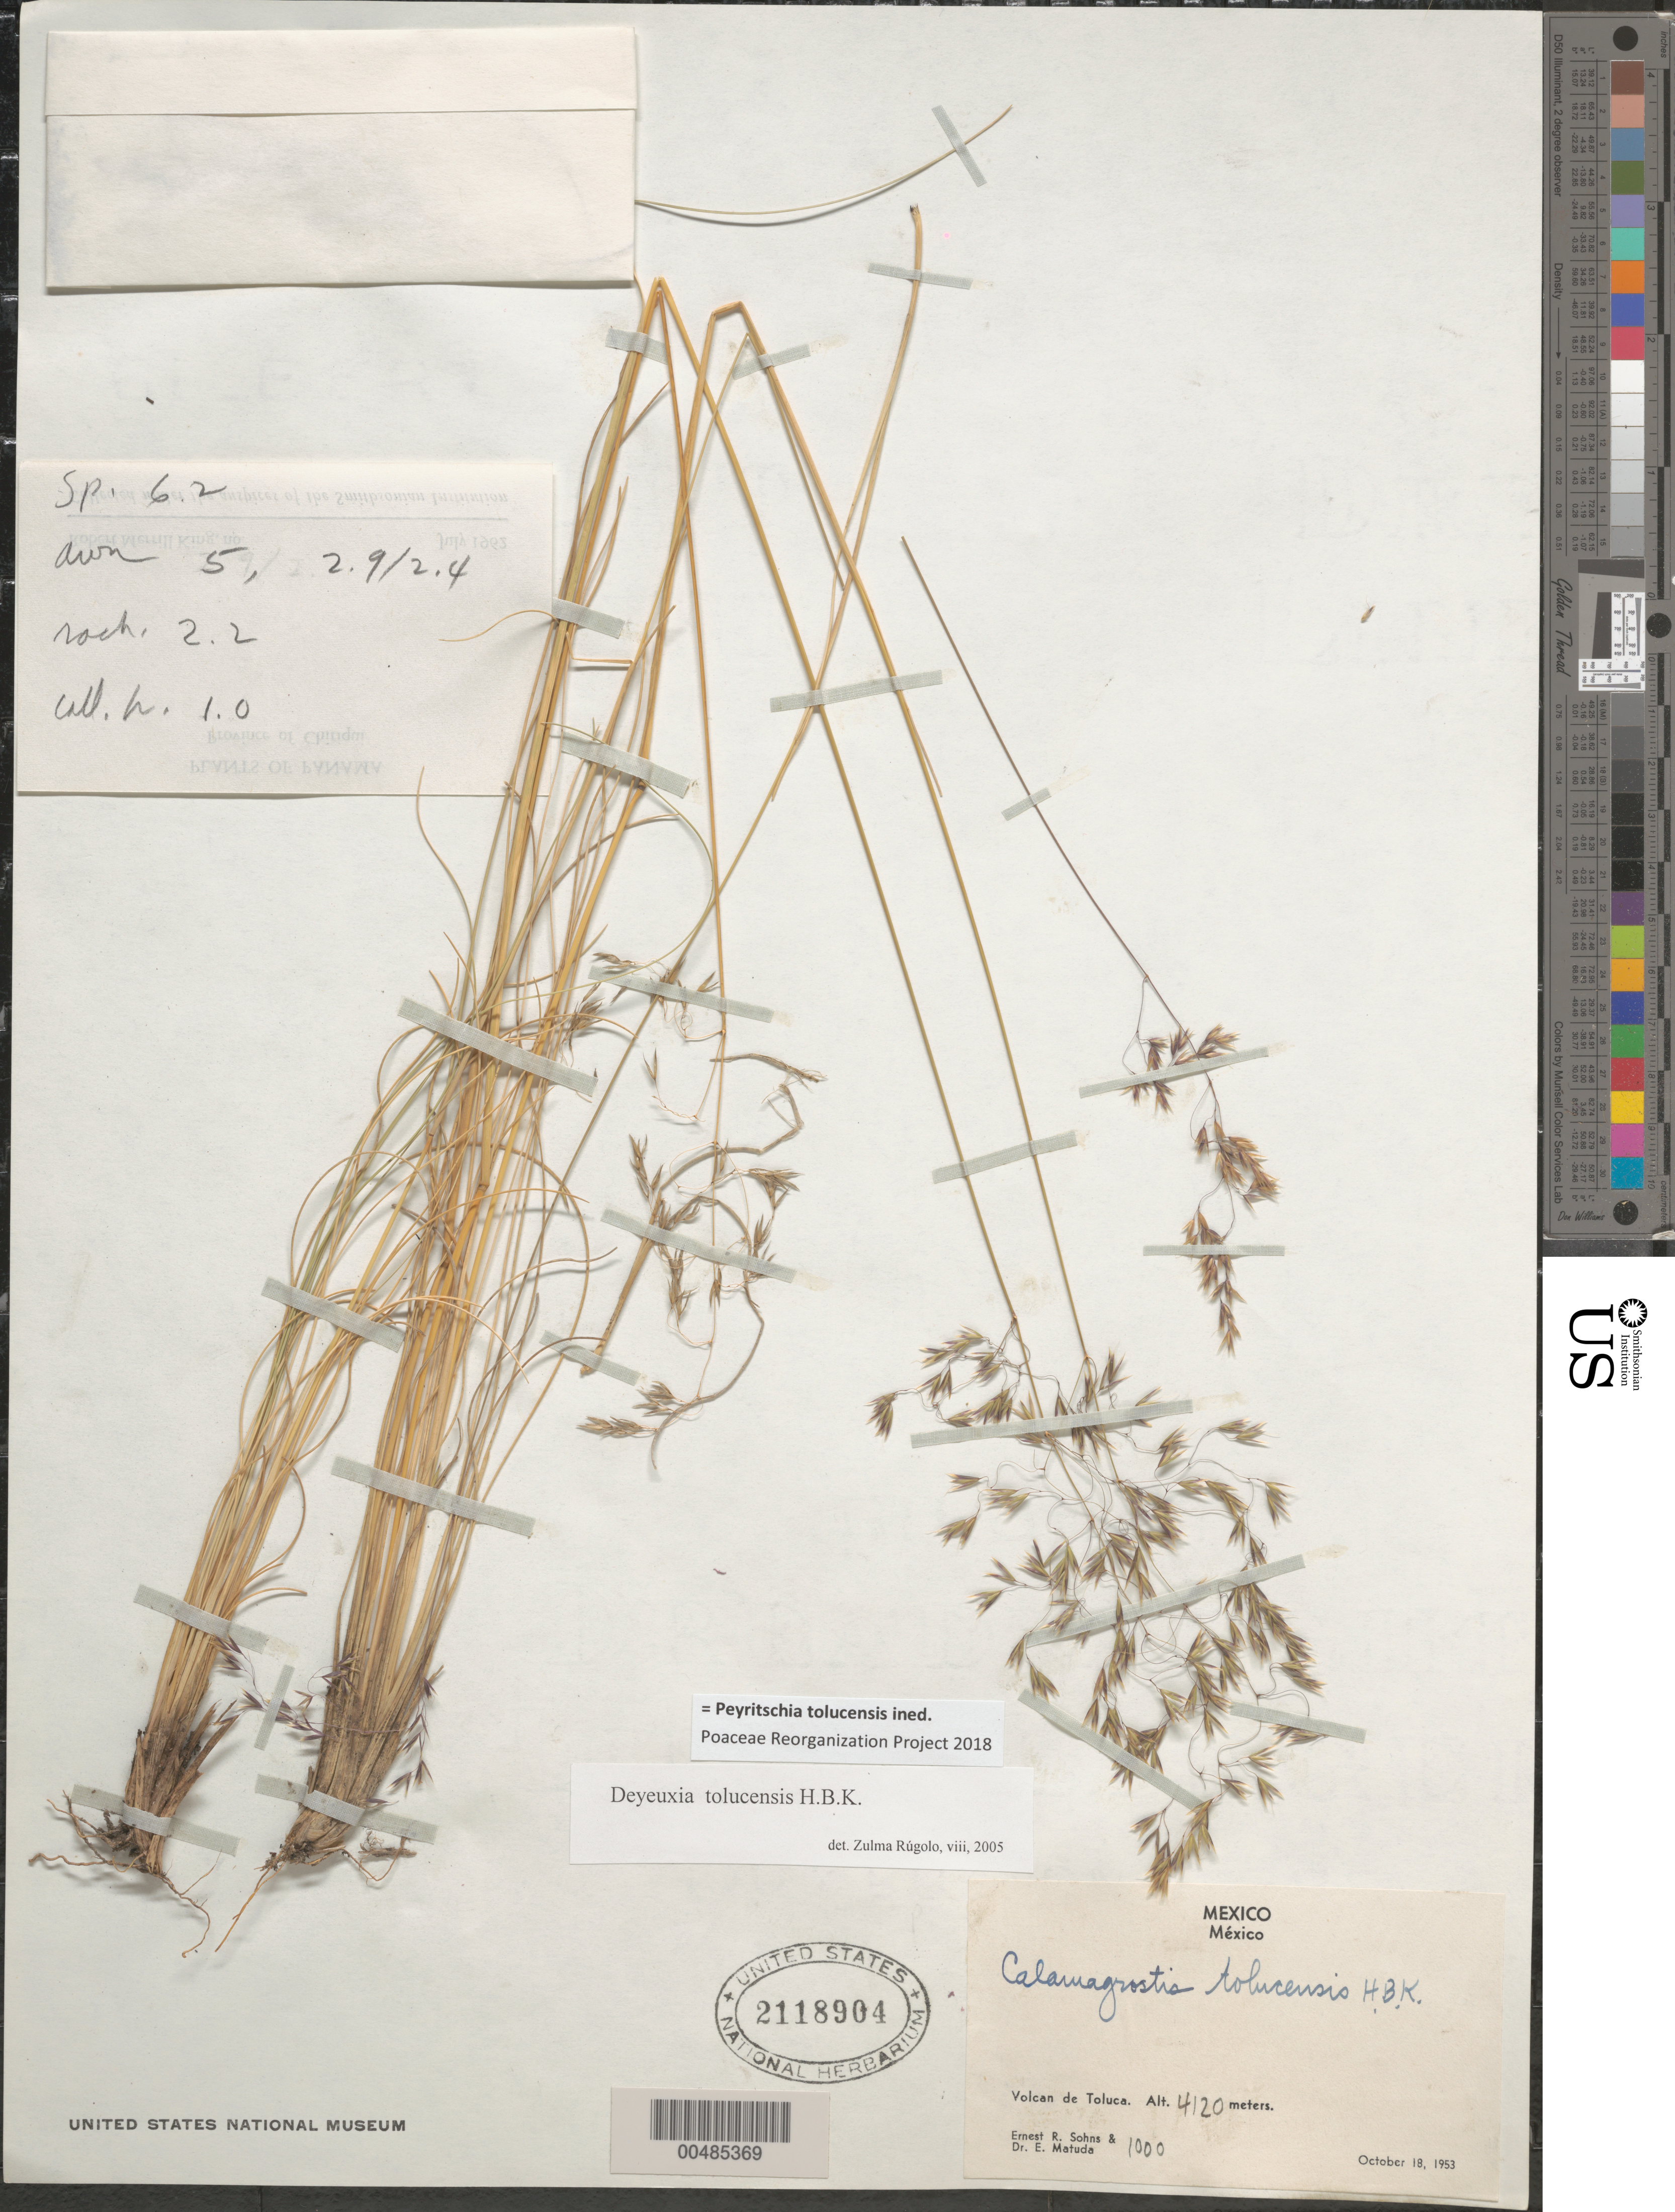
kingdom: Plantae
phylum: Tracheophyta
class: Liliopsida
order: Poales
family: Poaceae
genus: Peyritschia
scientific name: Peyritschia tolucensis ined.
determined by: Poaceae Reorganization Project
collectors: E. R. Sohns & E. Matuda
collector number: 1000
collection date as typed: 18 Oct 1953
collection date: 1953-10-18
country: Mexico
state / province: México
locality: Volcan de Toluca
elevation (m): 4120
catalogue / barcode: US 2118904